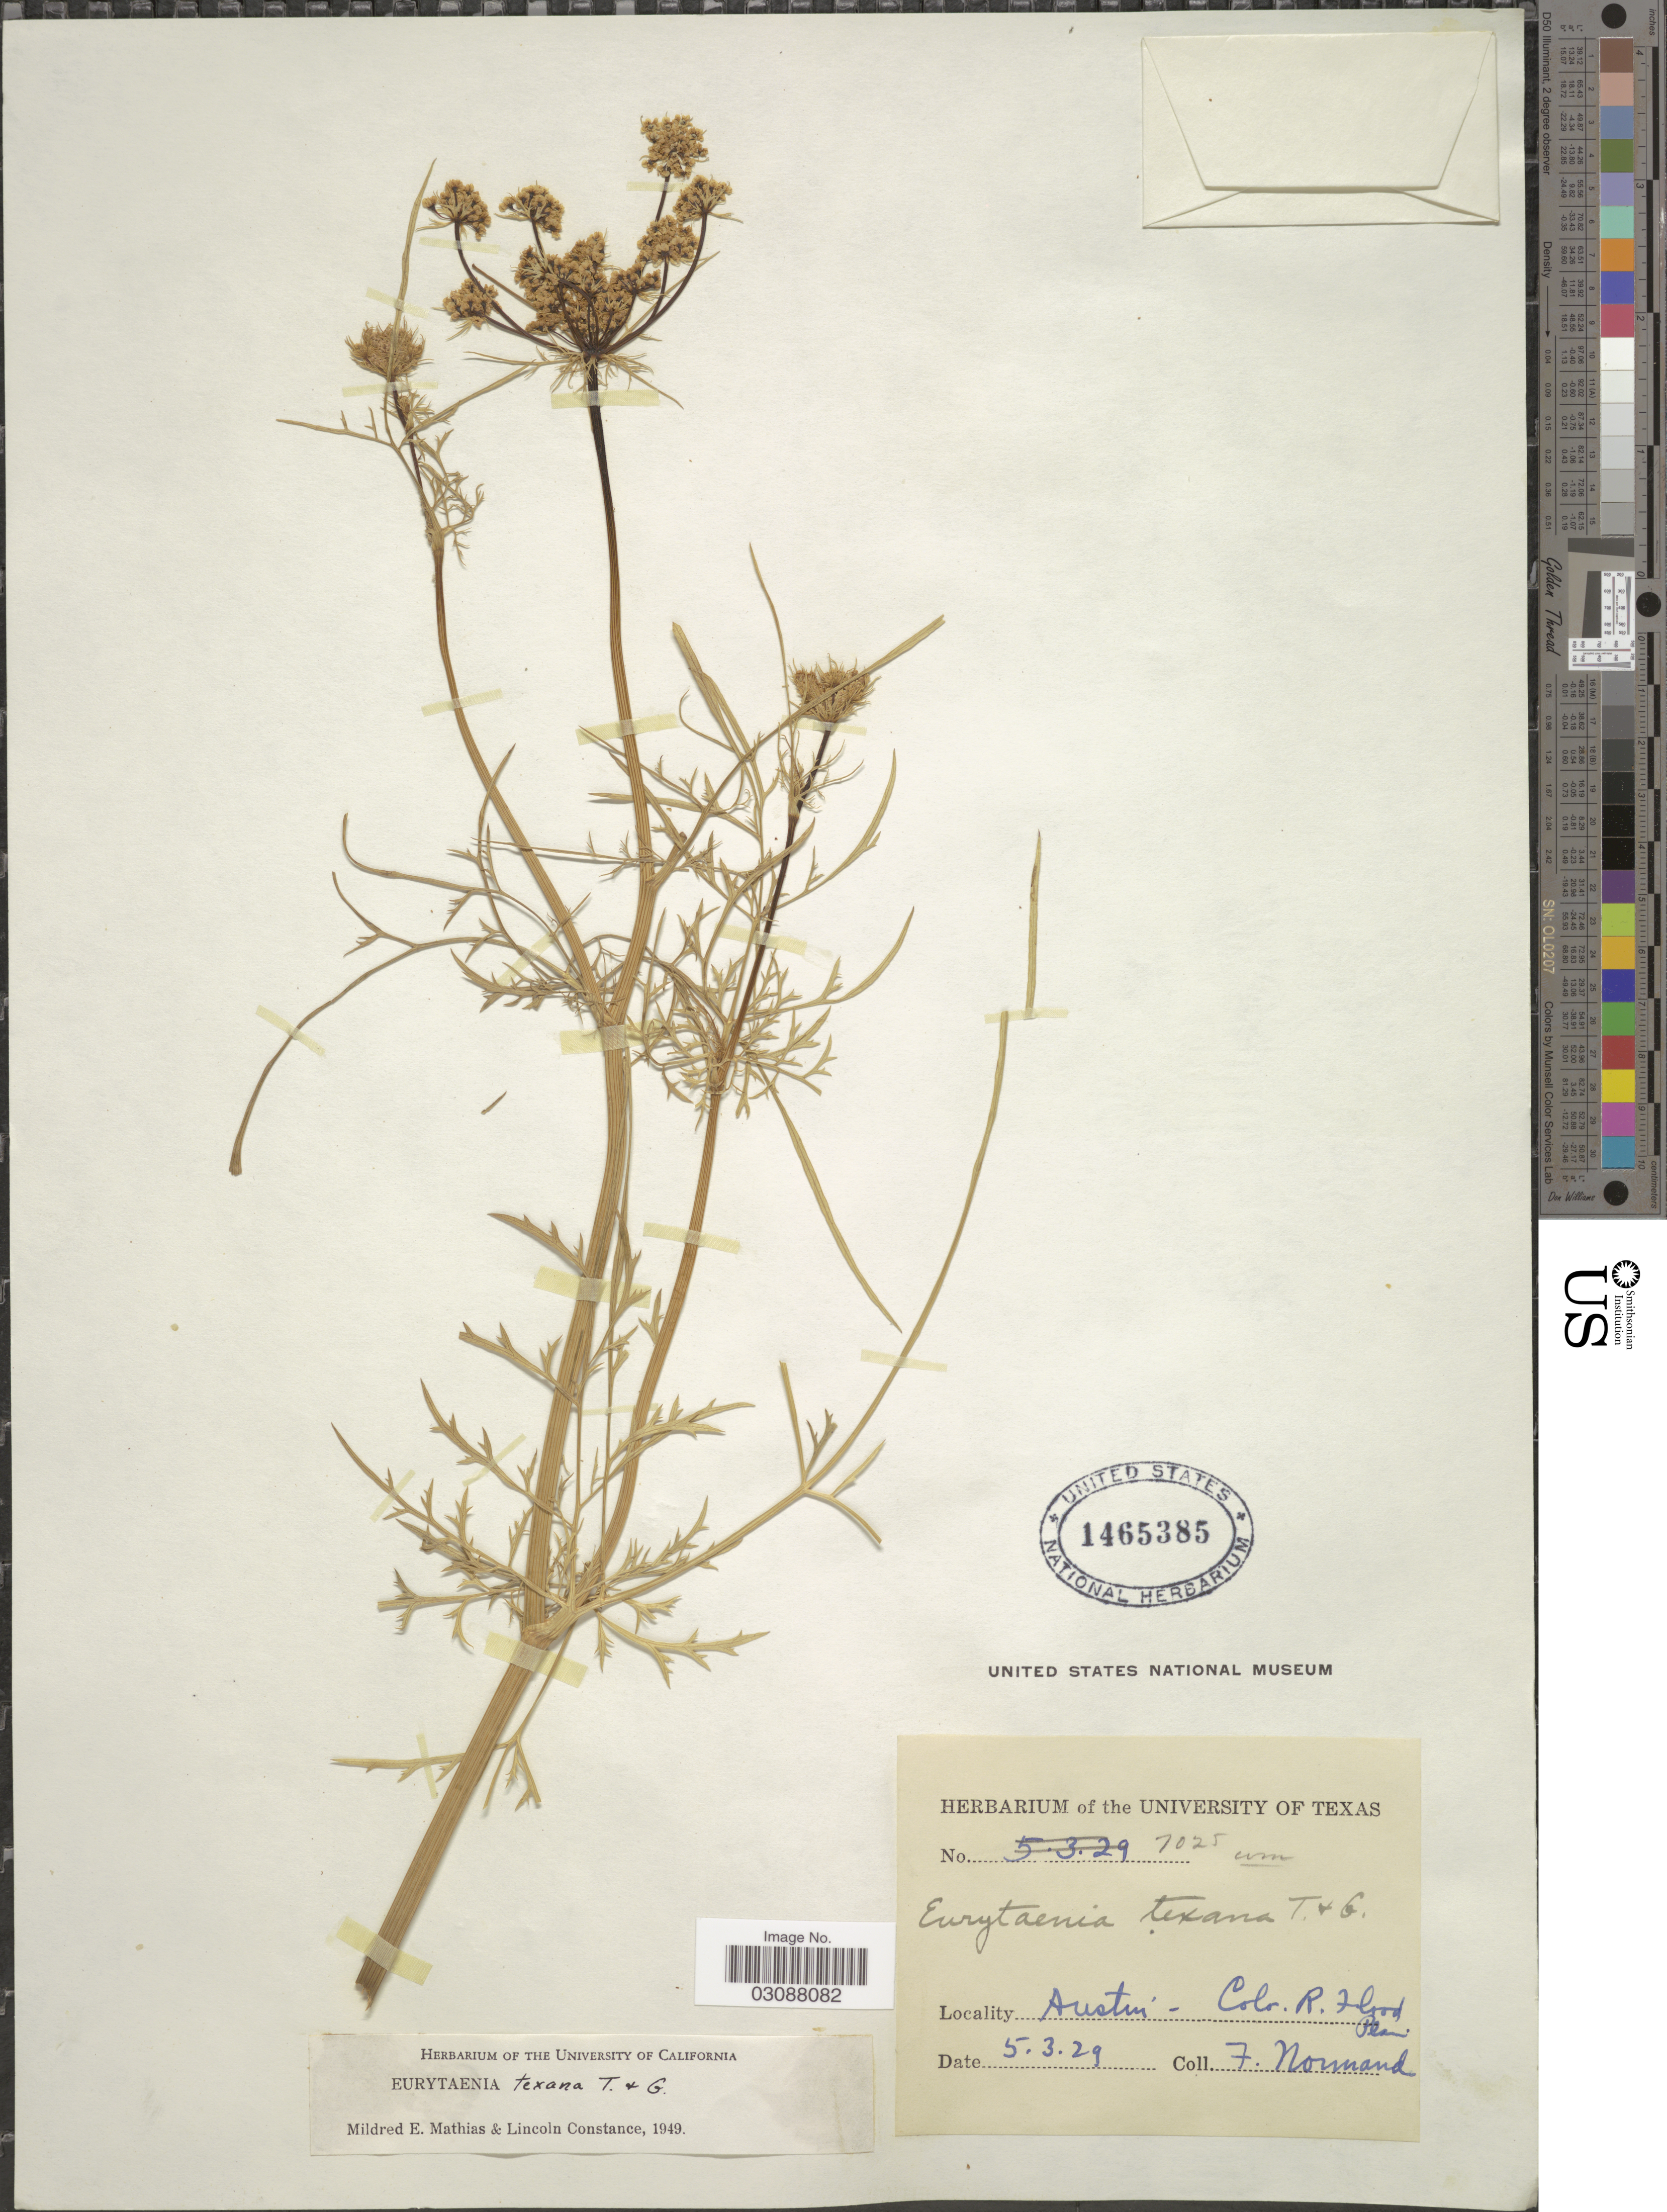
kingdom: Plantae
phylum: Tracheophyta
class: Magnoliopsida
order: Apiales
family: Apiaceae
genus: Eurytaenia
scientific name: Eurytaenia texana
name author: Torr. & A. Gray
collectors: F. Normand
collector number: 7025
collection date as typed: Transcribed d/m/y: 5/3/29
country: United States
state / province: Texas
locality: Austin - Colo. R. flood plain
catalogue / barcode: US 1465385